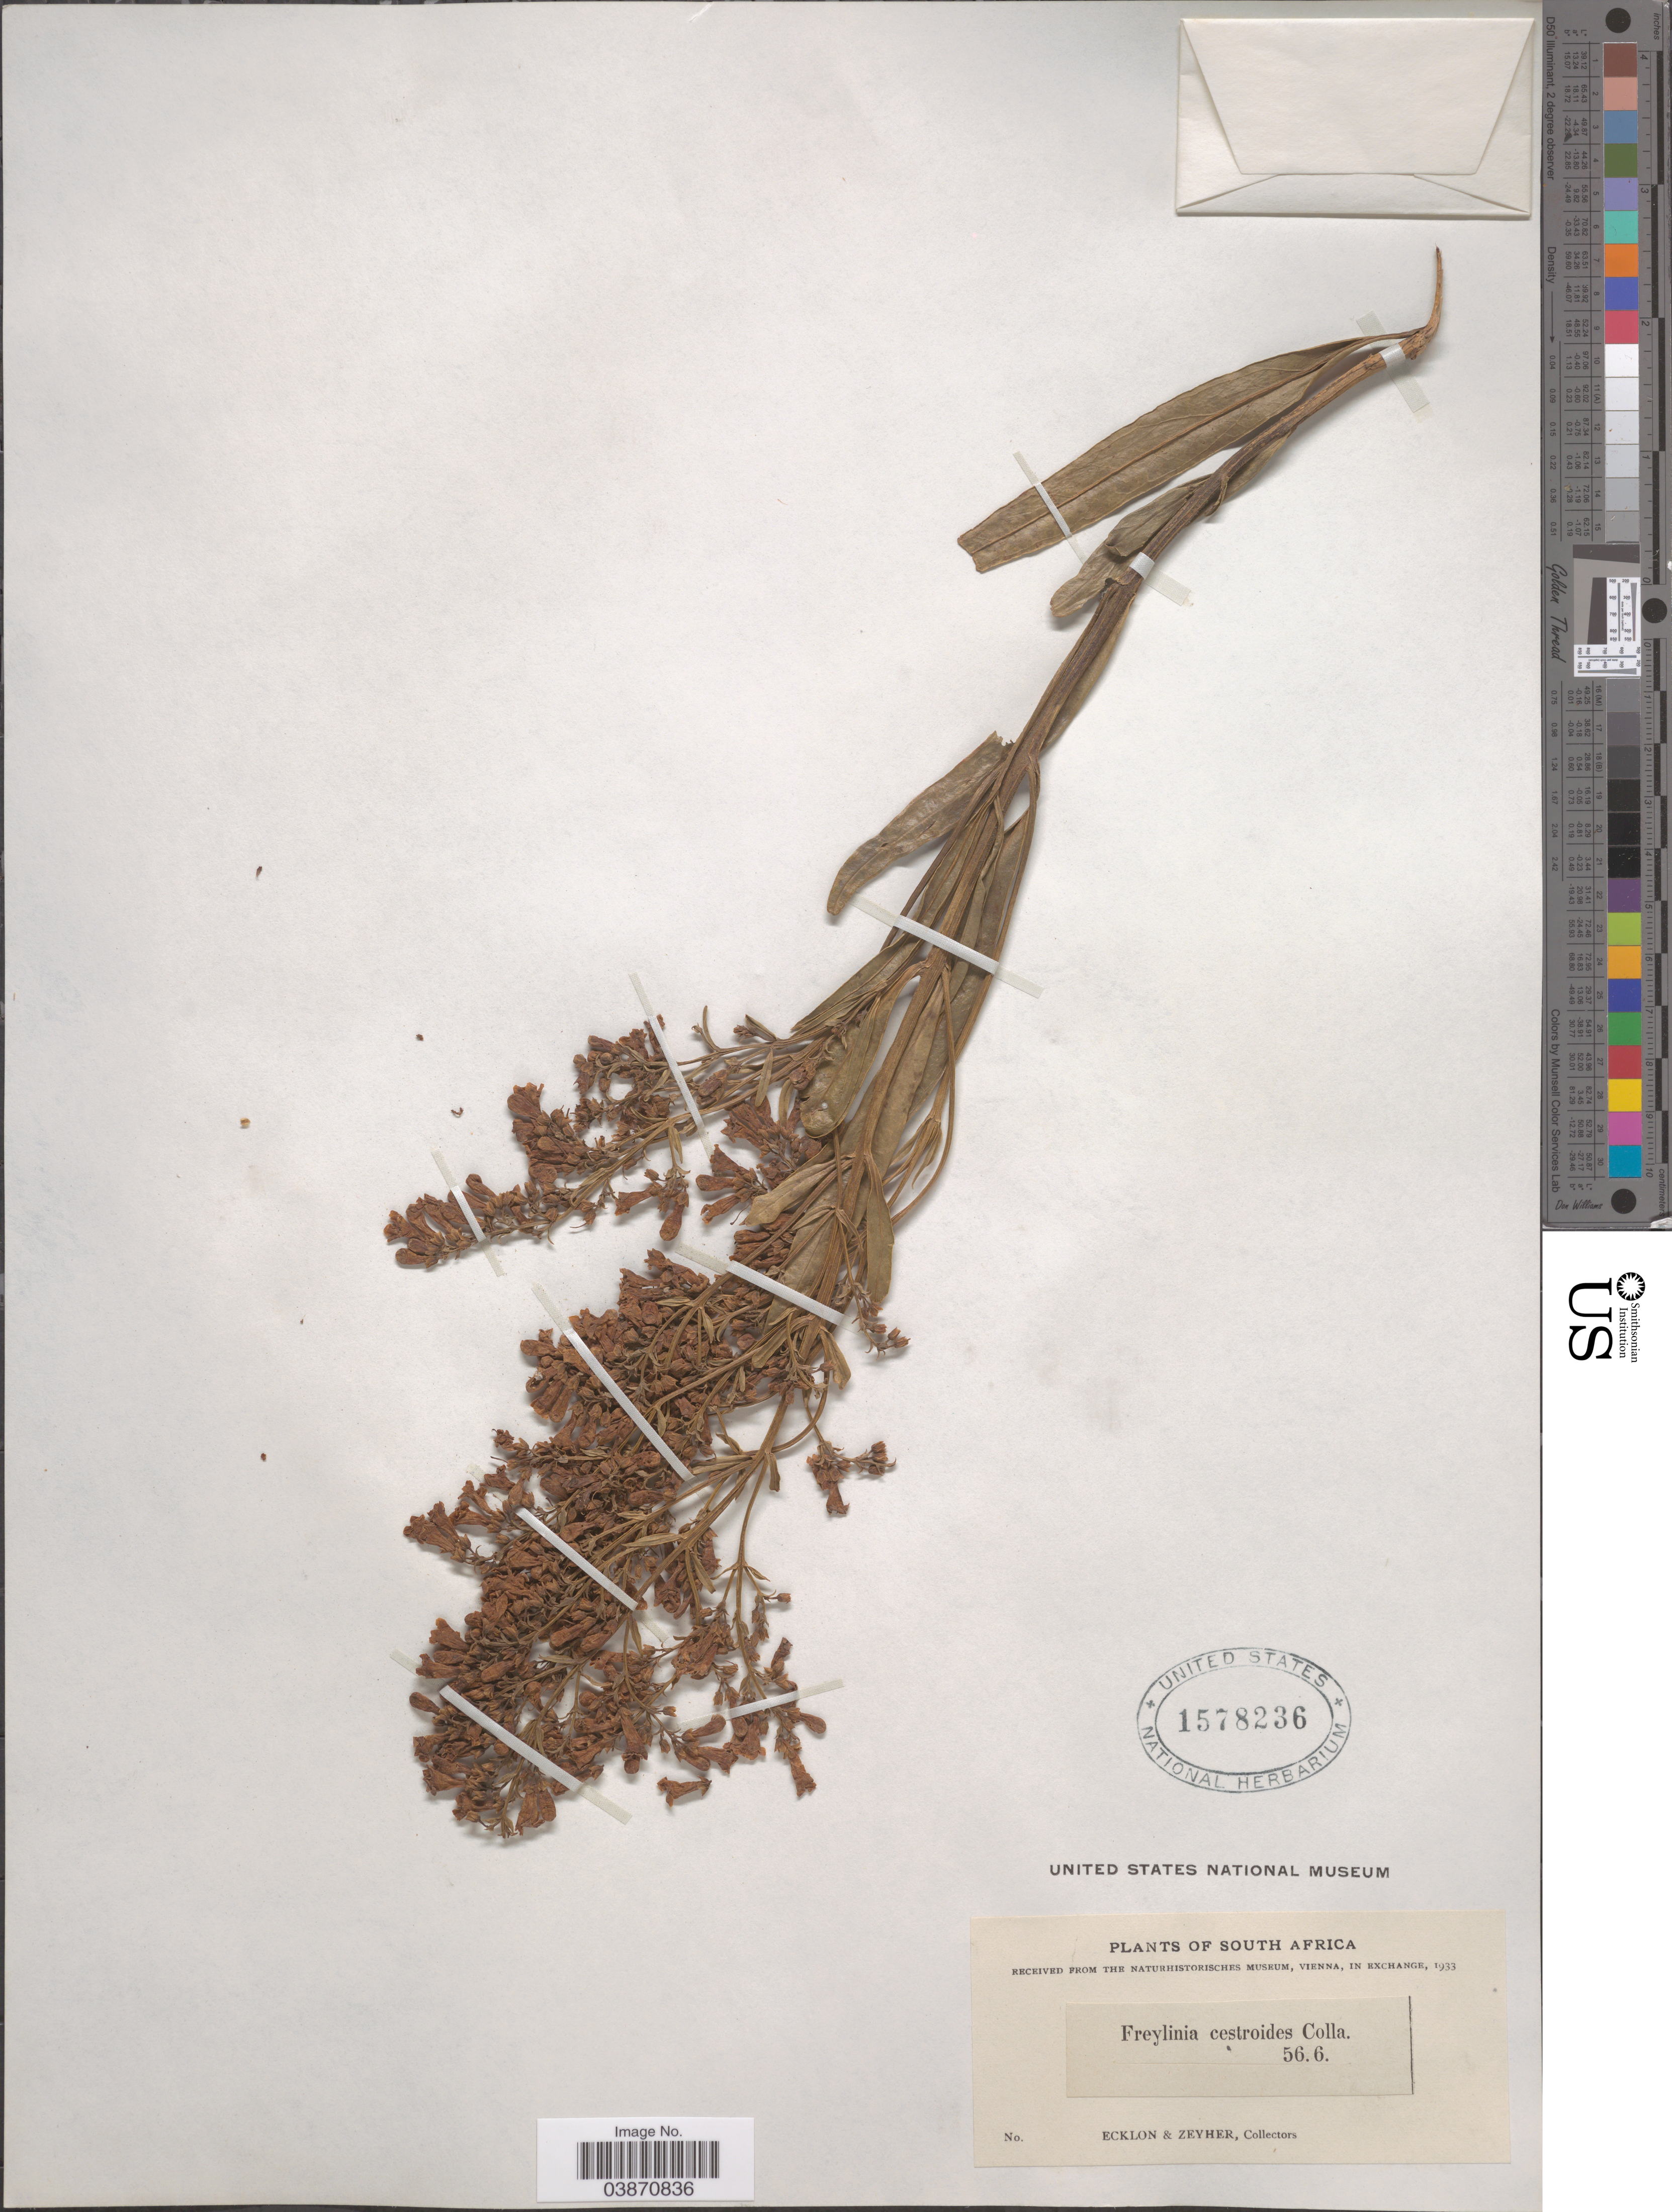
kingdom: Plantae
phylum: Tracheophyta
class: Magnoliopsida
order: Lamiales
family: Scrophulariaceae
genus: Freylinia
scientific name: Freylinia cestroides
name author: Colla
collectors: -. Ecklon & -. Zeyher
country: South Africa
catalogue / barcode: US 1578236